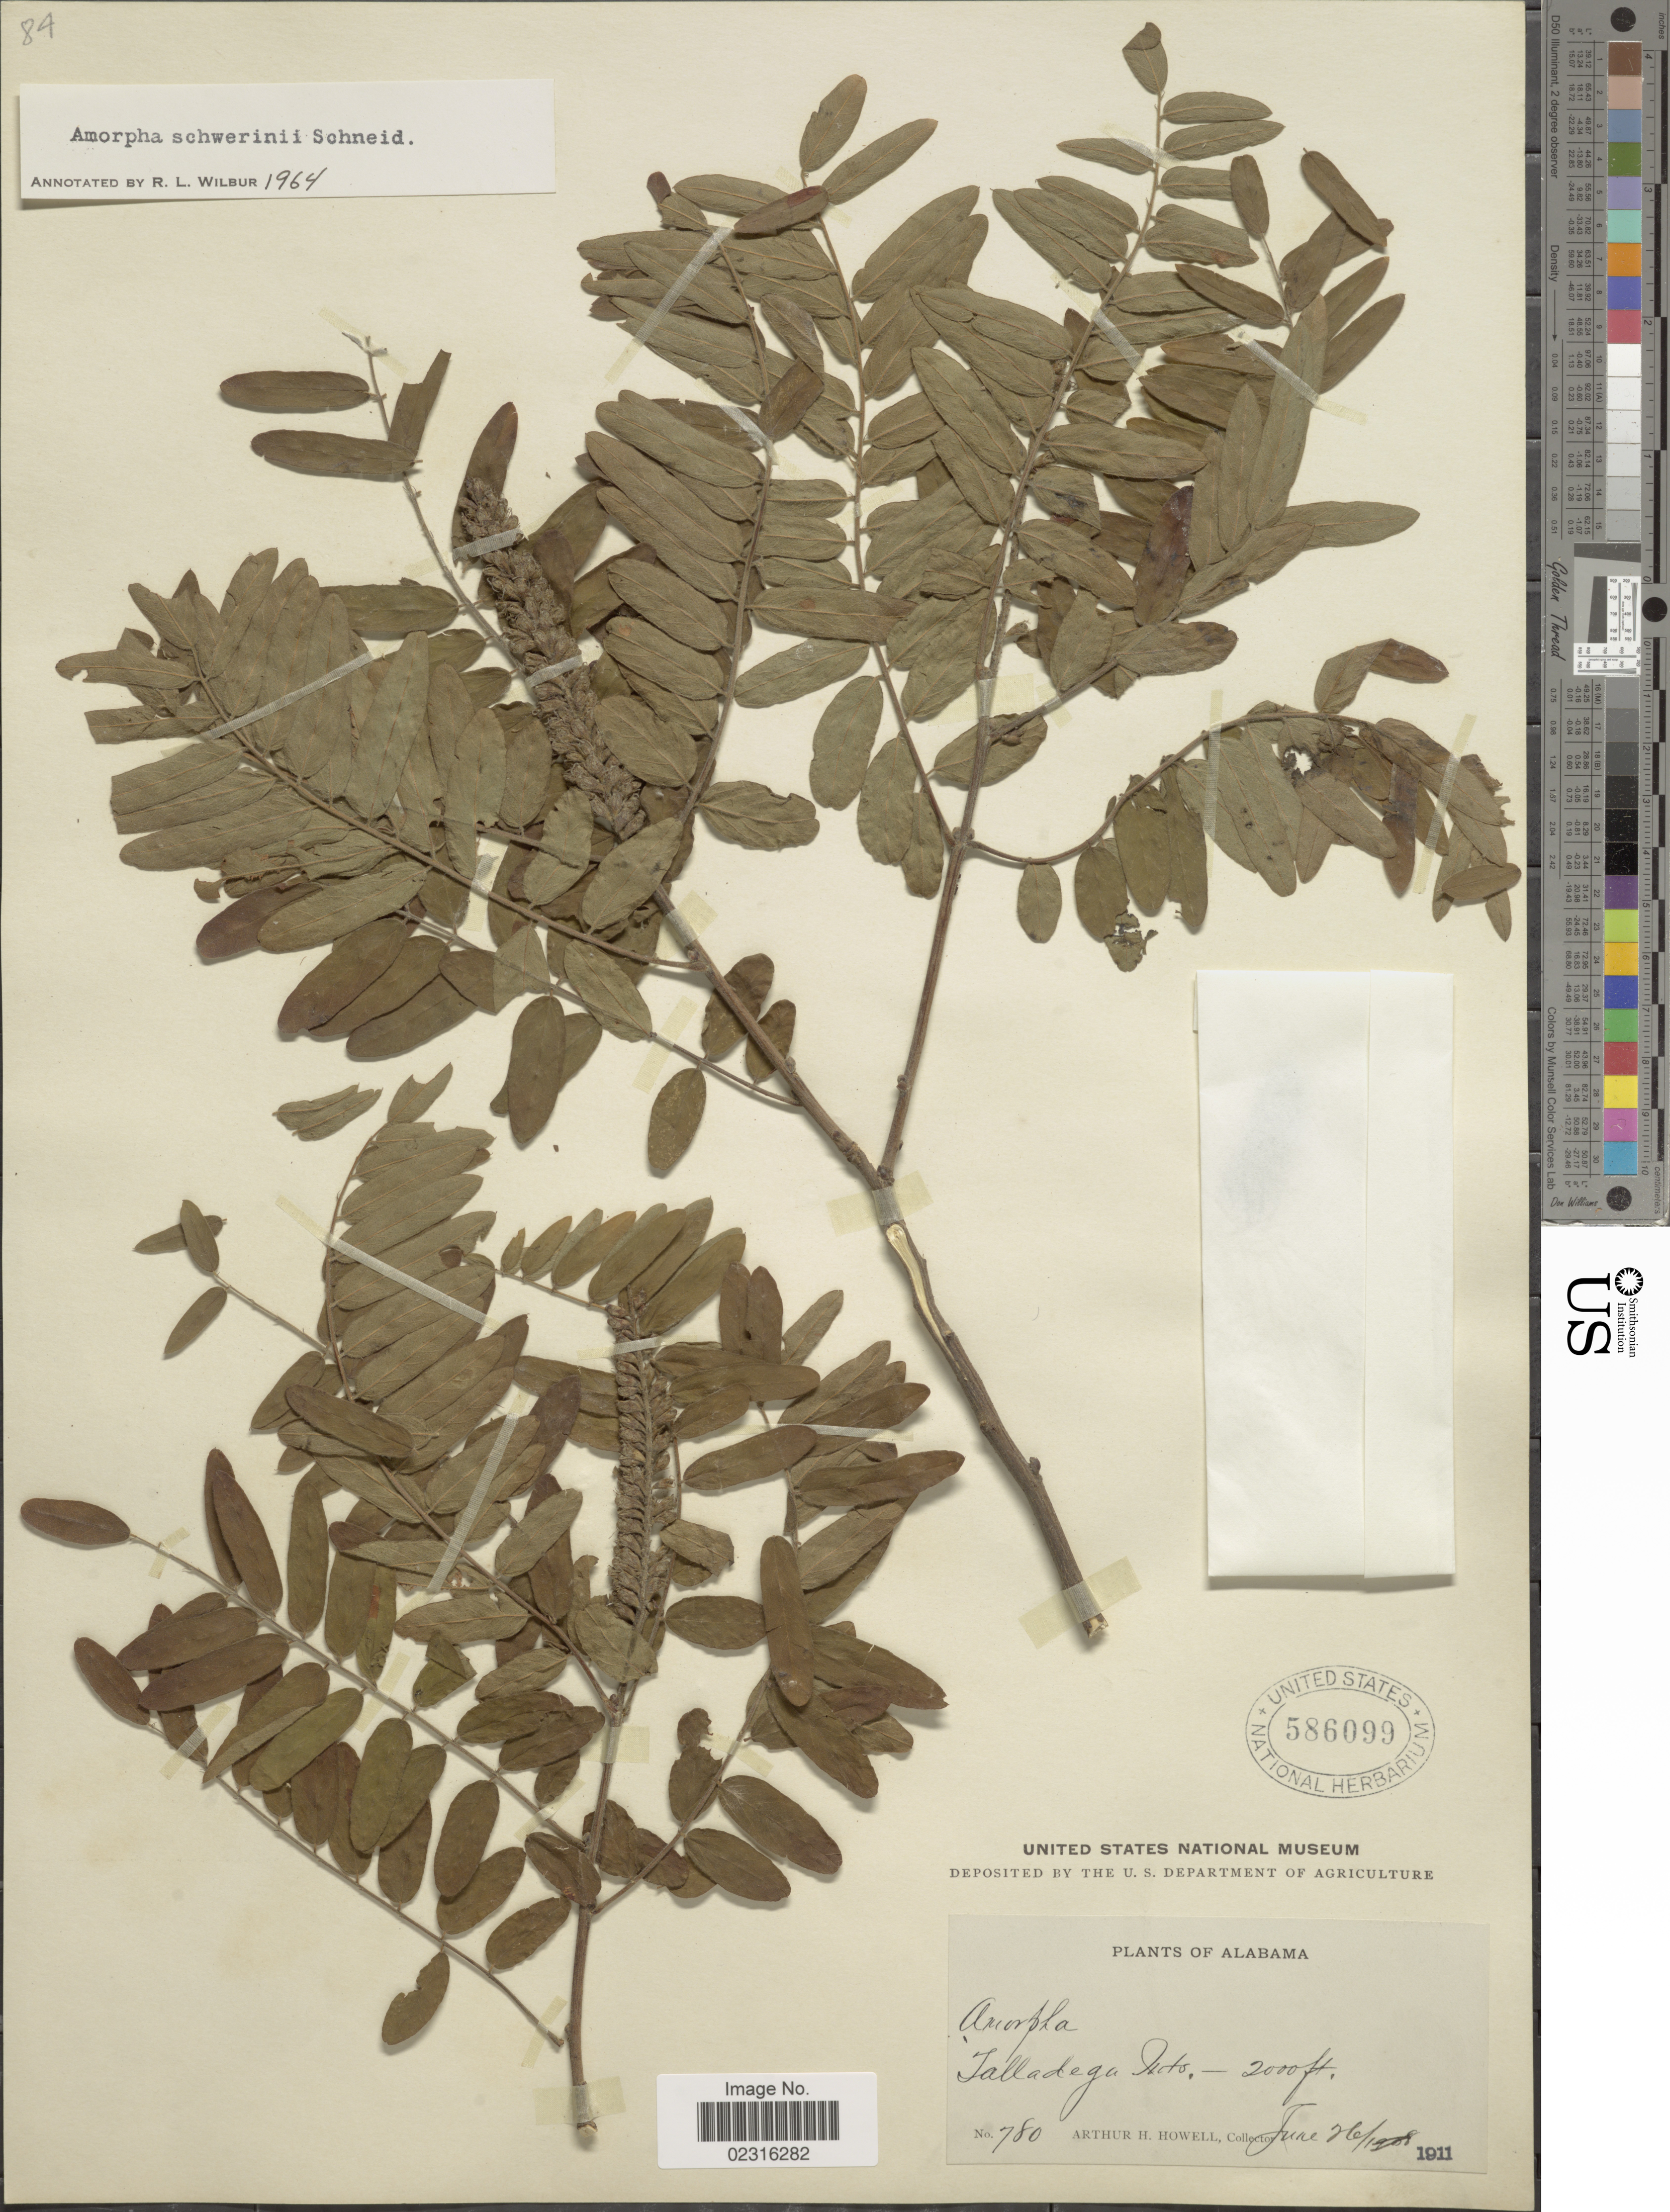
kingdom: Plantae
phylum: Tracheophyta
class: Magnoliopsida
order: Fabales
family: Fabaceae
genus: Amorpha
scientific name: Amorpha schwerinii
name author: C.K. Schneid.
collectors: A. H. Howell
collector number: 780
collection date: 1911-06-26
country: United States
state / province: Alabama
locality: Talladega Mts.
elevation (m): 610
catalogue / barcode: US 586099